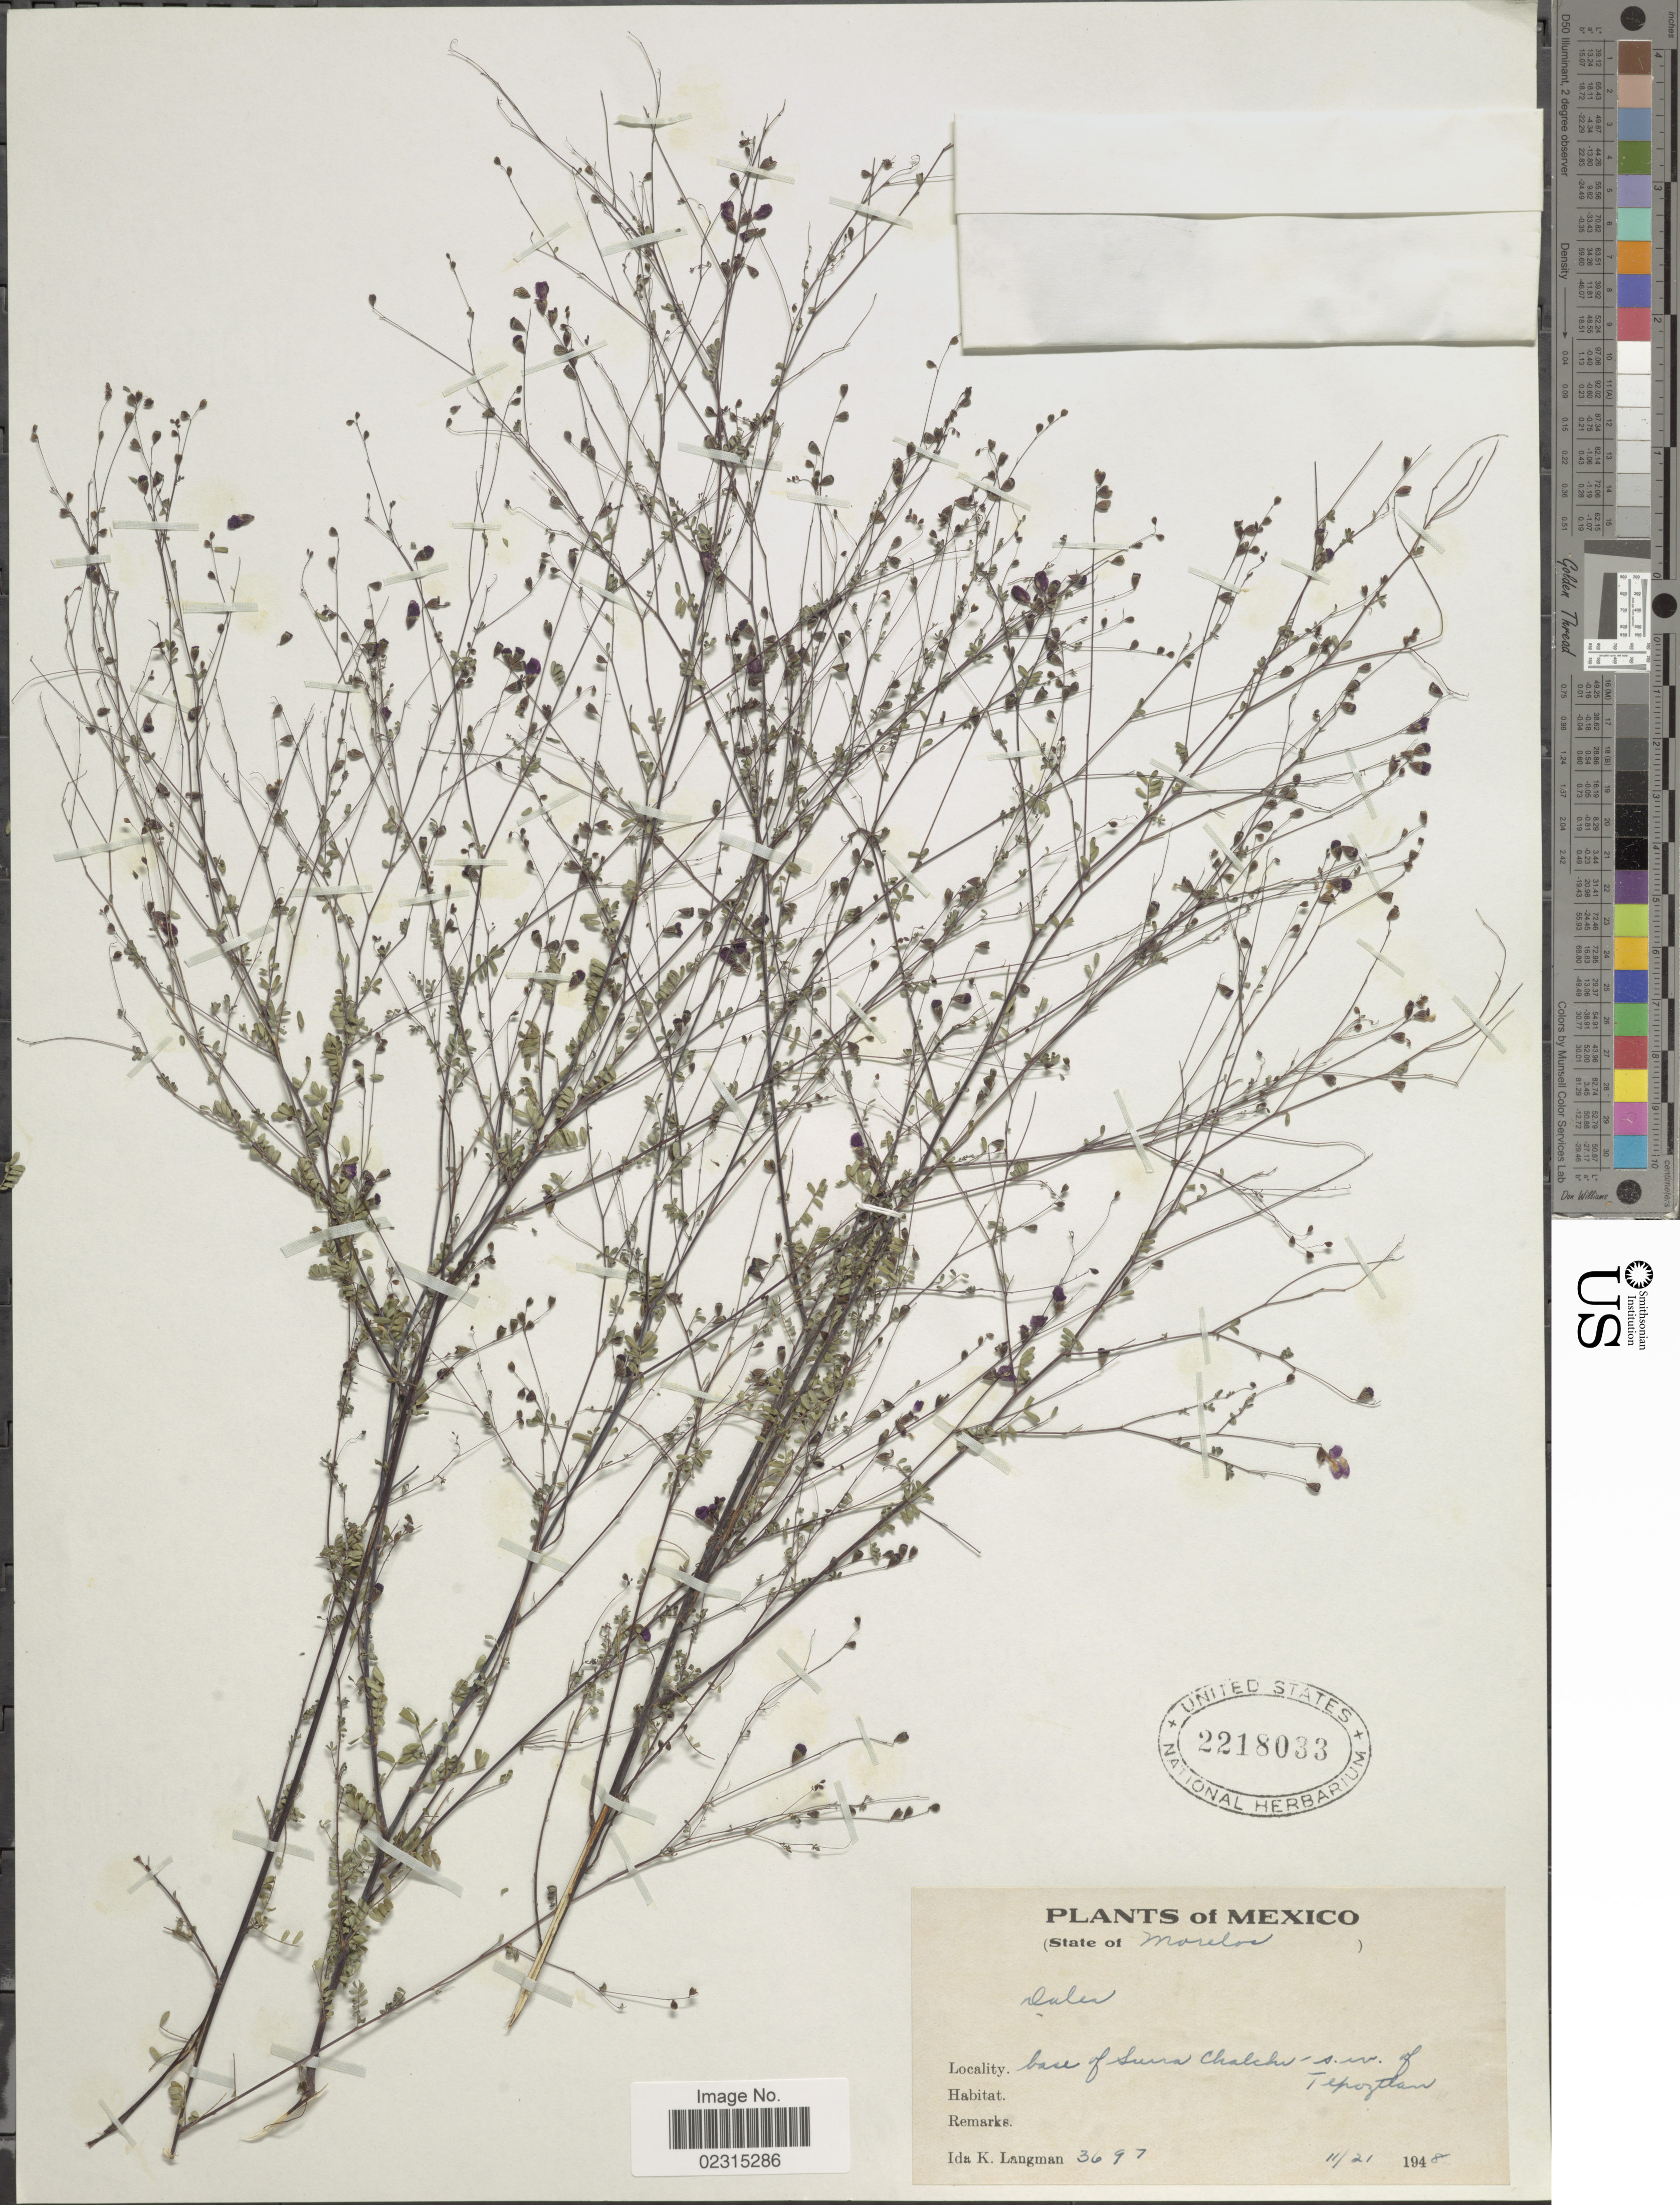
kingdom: Plantae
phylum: Tracheophyta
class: Magnoliopsida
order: Fabales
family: Fabaceae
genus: Marina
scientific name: Marina diffusa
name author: (Moric.) Barneby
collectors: I. K. Langman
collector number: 3697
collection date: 1948-11-21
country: Mexico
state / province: Morelos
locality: Base of Sierra Chalchi - S.W. of Tepoztlan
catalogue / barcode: US 2218033